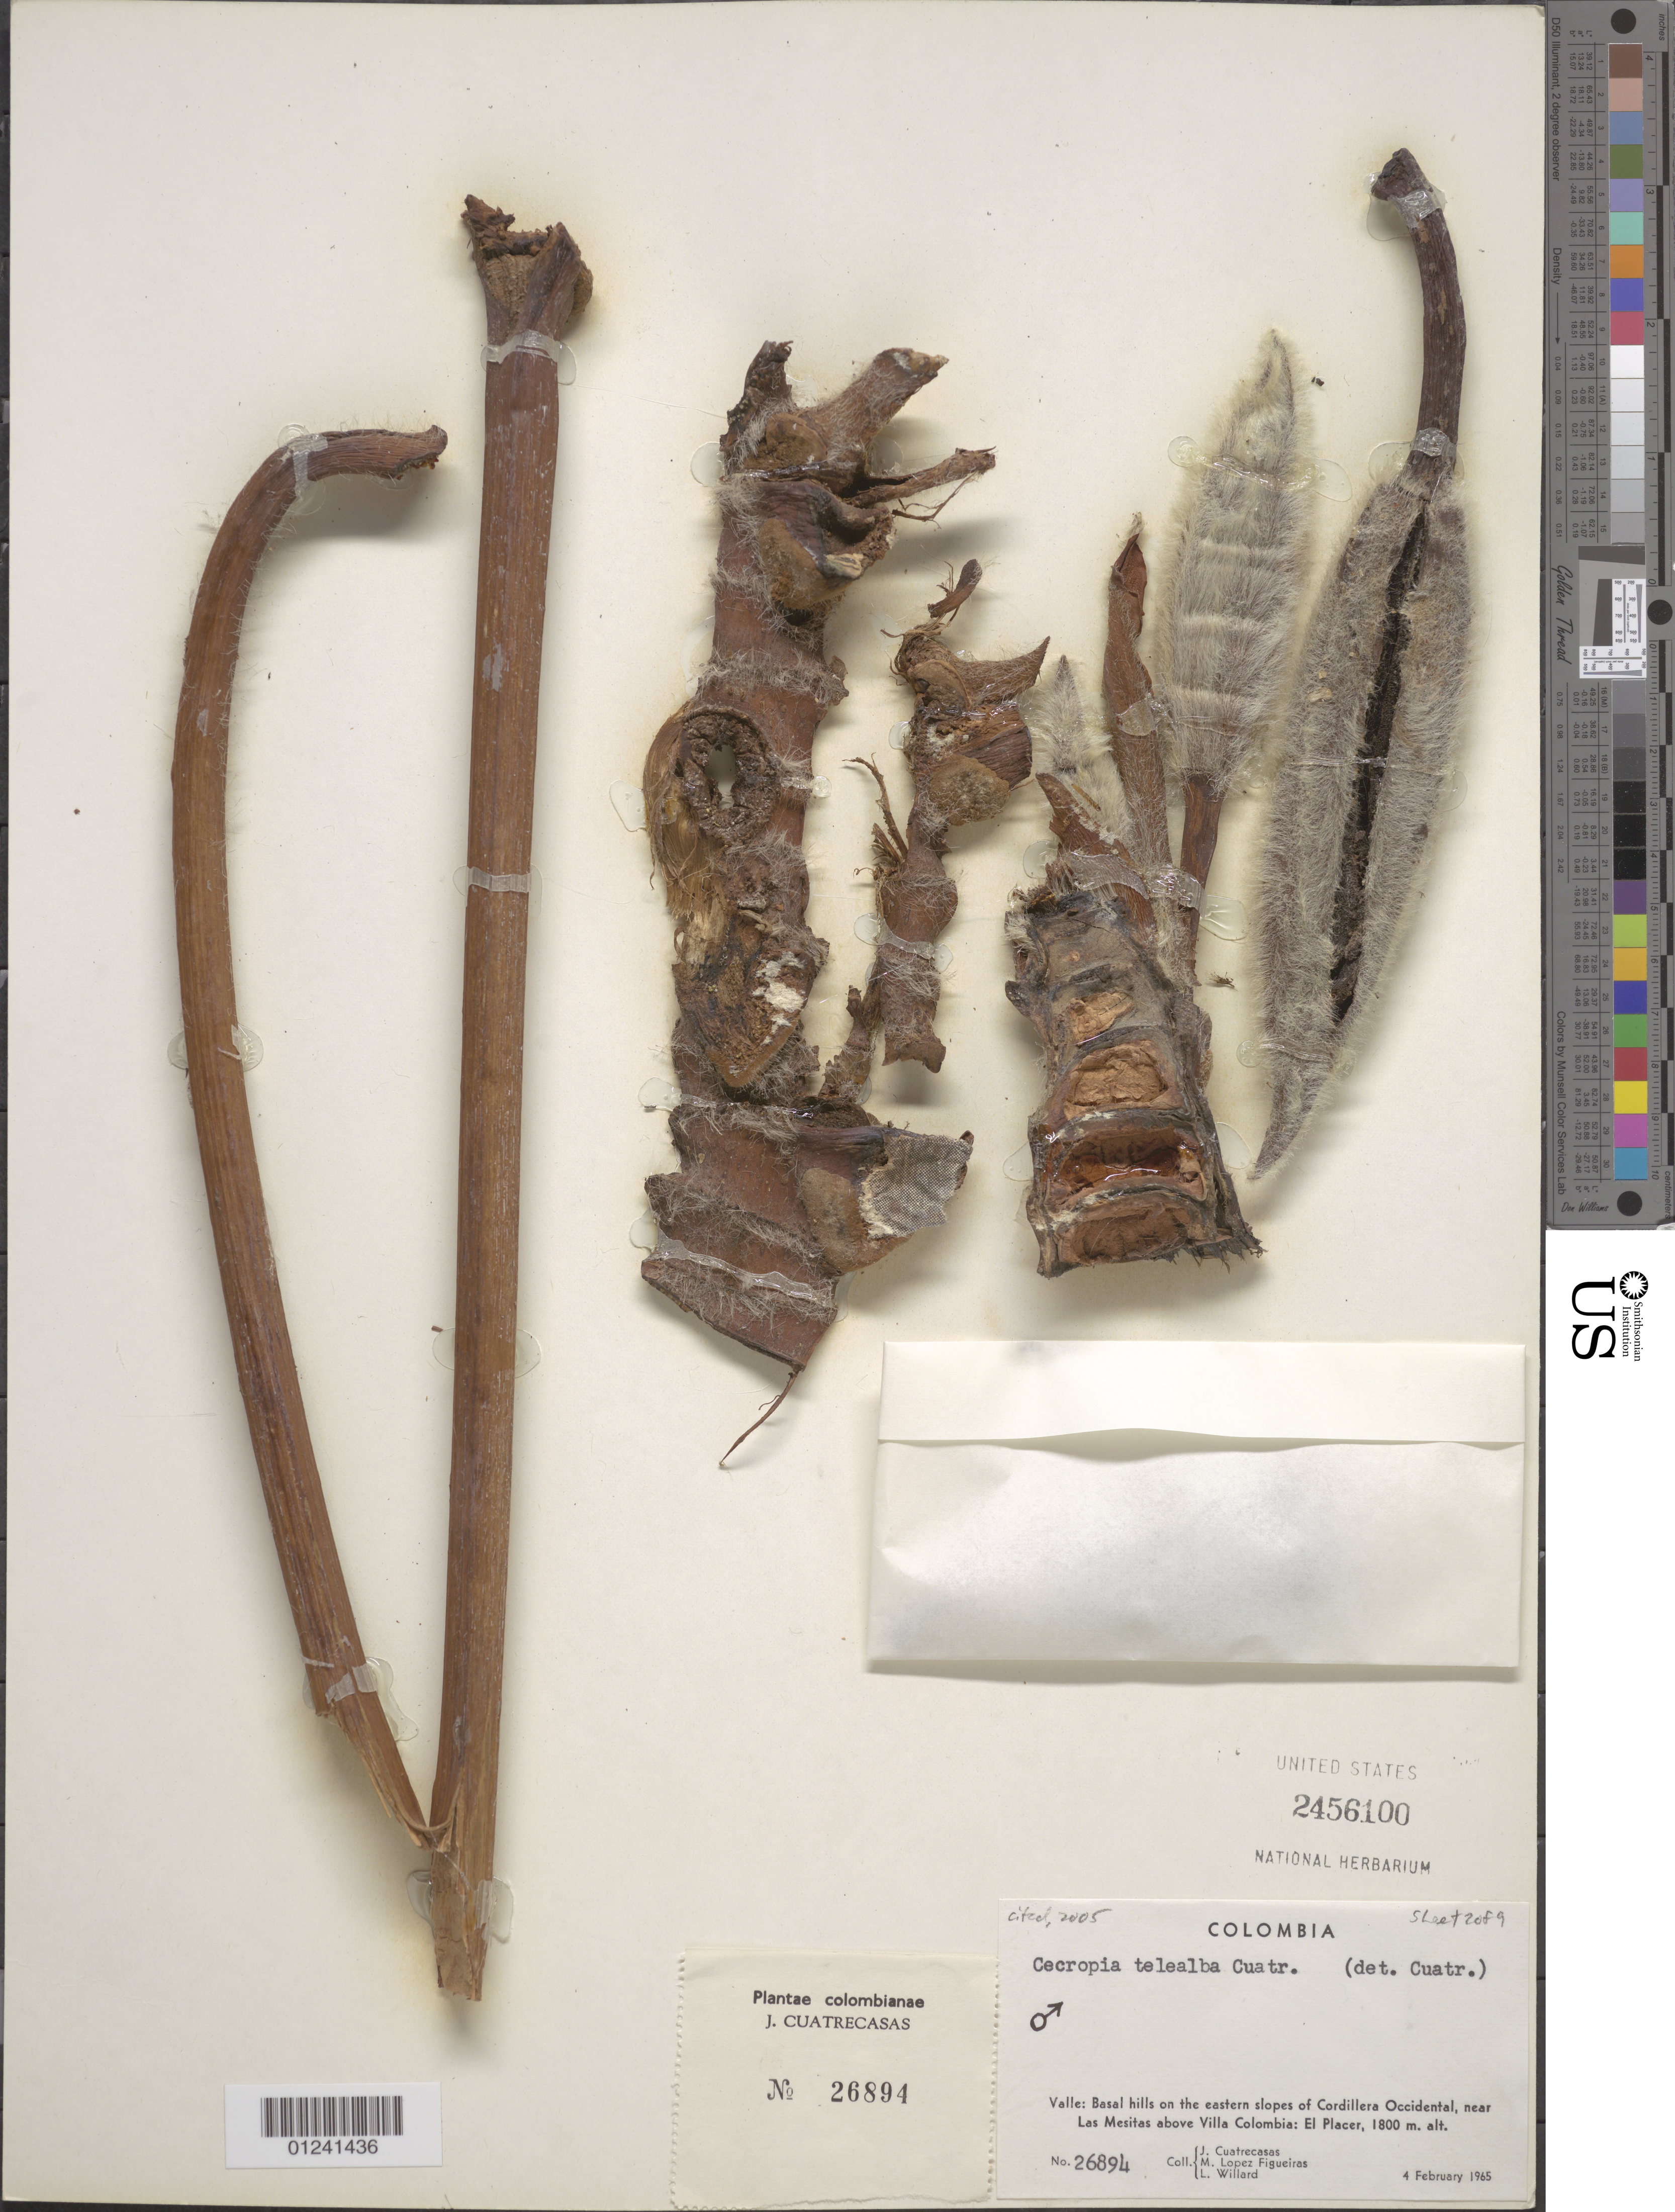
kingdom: Plantae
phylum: Tracheophyta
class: Magnoliopsida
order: Rosales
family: Urticaceae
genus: Cecropia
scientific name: Cecropia telealba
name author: Cuatrec.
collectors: J. Cuatrecasas, M. López Figueiras & L. Willard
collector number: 26894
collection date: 1965-02-04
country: Colombia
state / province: Valle del Cauca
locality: Basal hills on the eastern slopes of Cordillera Occidental, near Las Mesitas above Villa Colombia, El Placer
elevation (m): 1800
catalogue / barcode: US 2456100